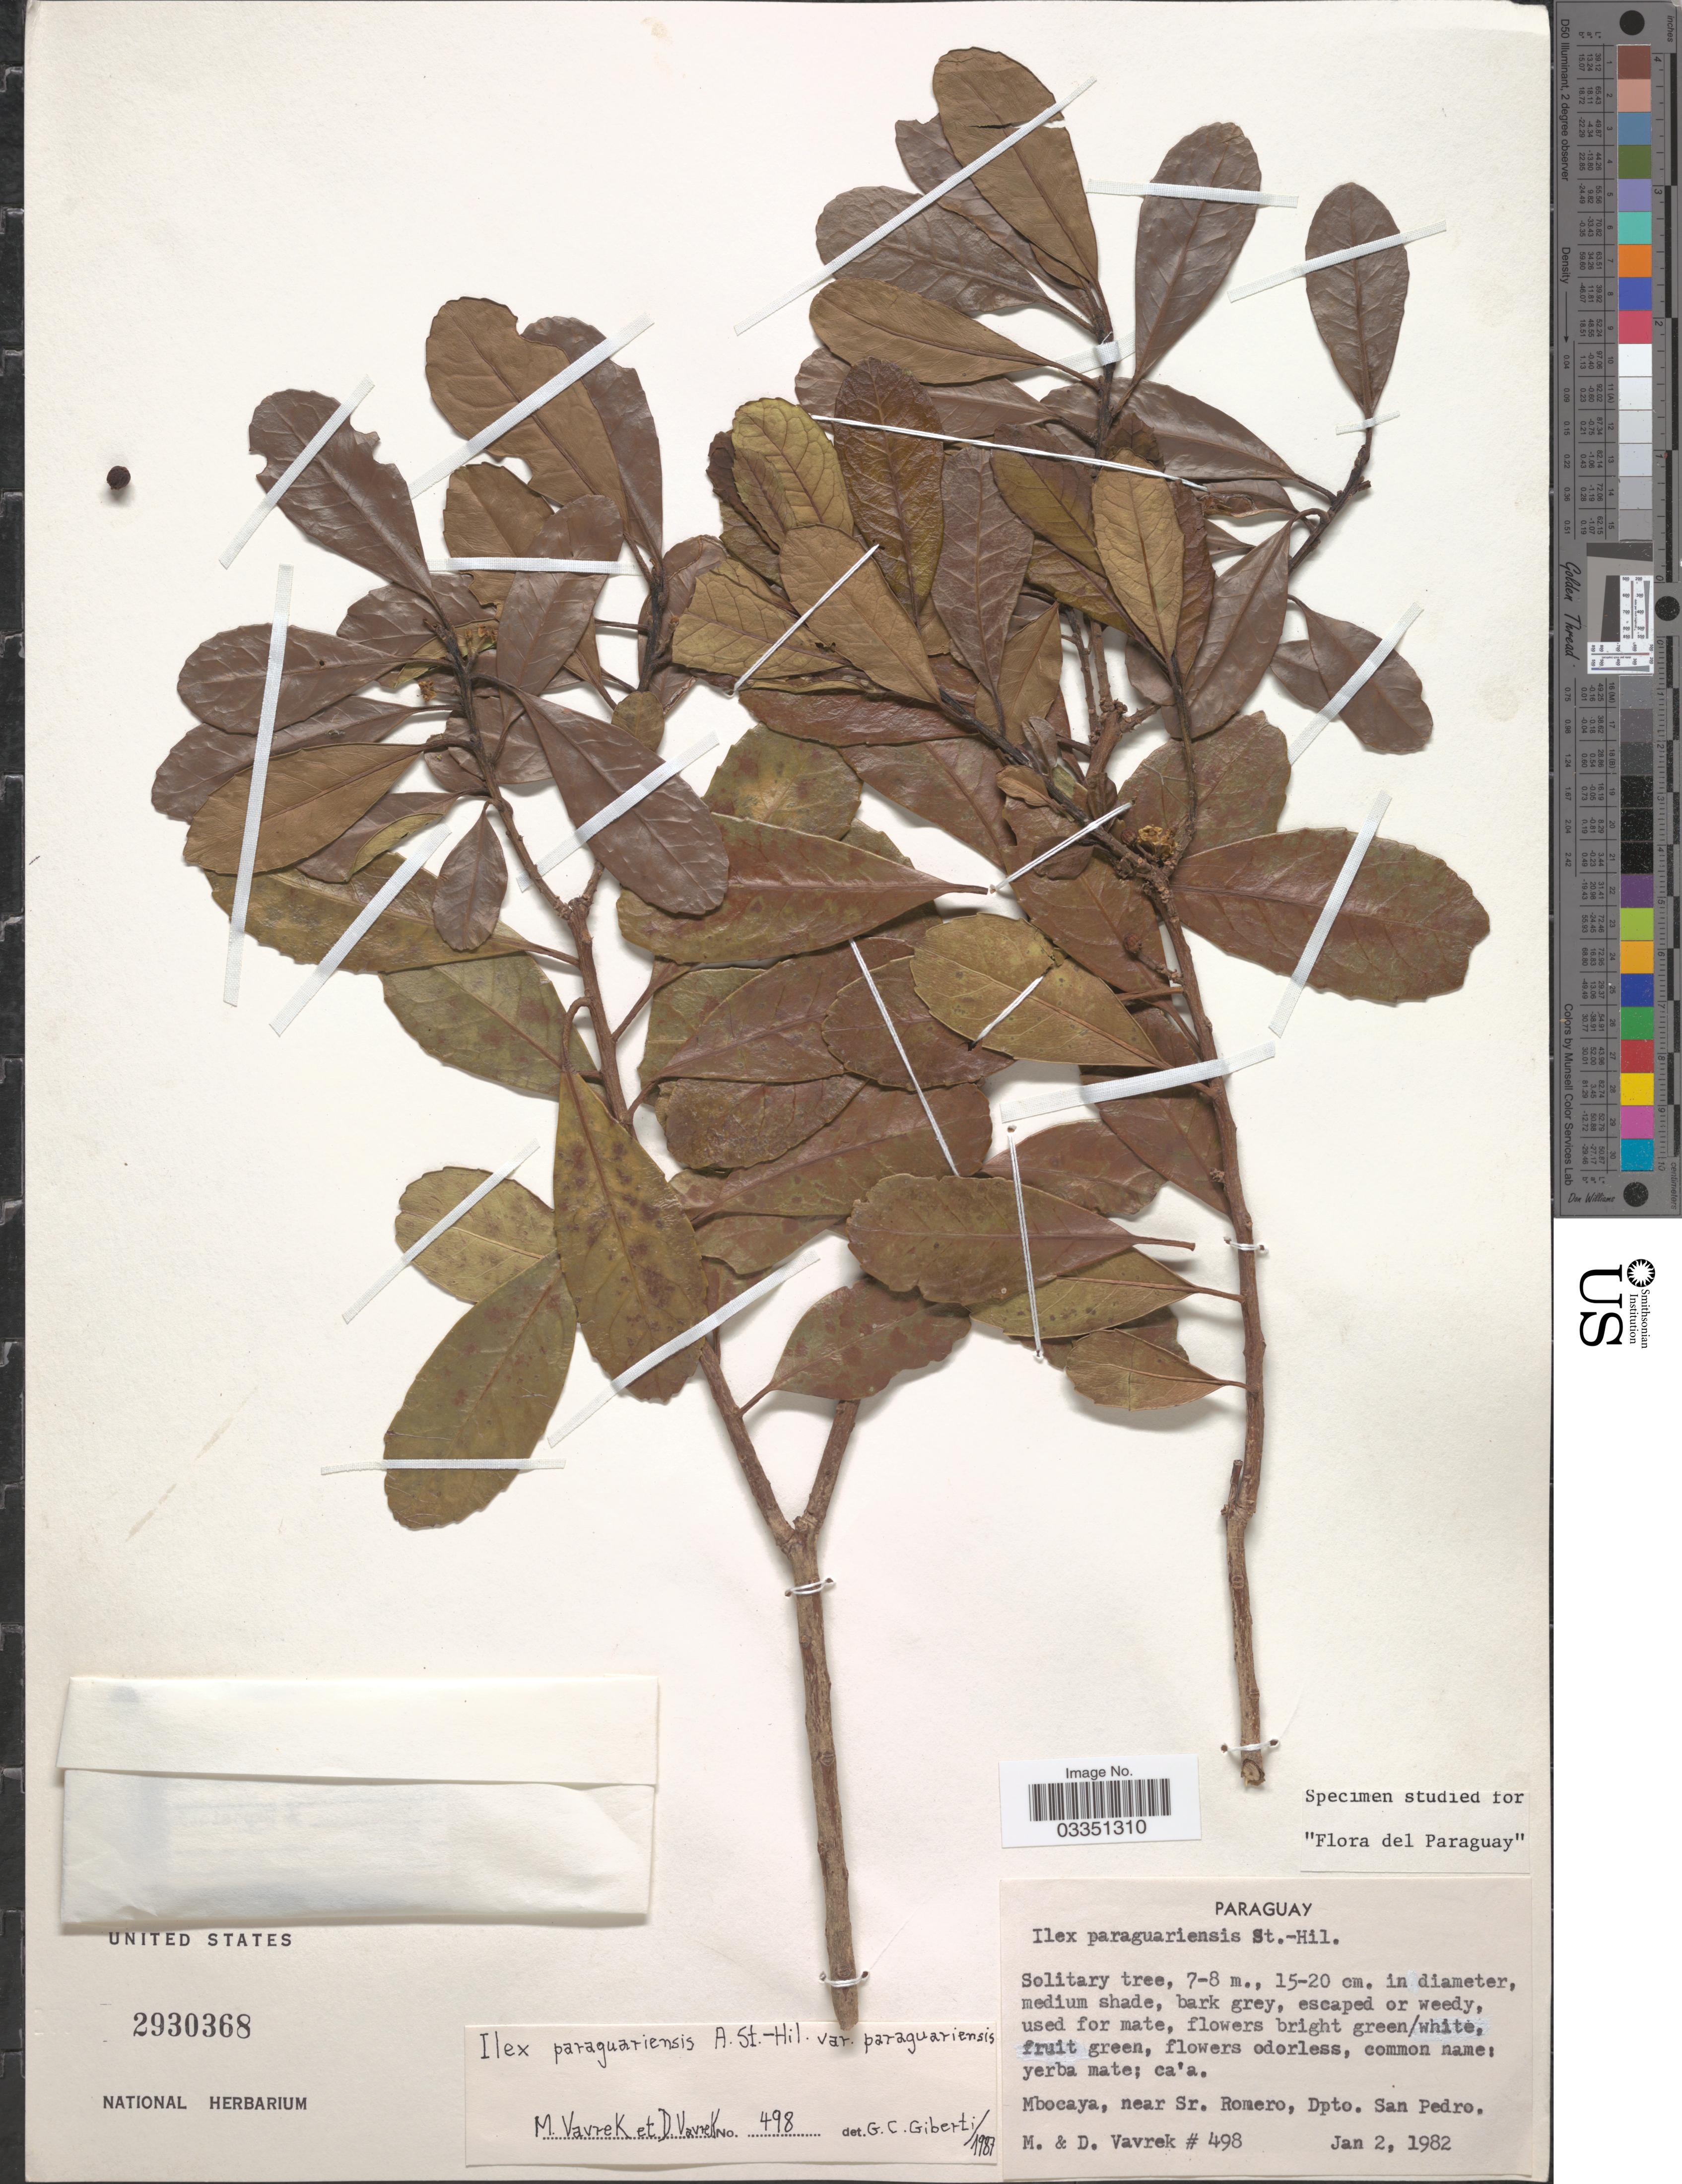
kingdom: Plantae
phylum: Tracheophyta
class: Magnoliopsida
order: Aquifoliales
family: Aquifoliaceae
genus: Ilex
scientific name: Ilex paraguariensis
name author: A. St.-Hil.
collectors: M. Vavrek & D. Vavrek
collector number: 498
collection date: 1982-01-02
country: Paraguay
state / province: San Pedro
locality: Mbocaya, near Sr. Romero, Dpto. San Pedro.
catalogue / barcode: US 2930368